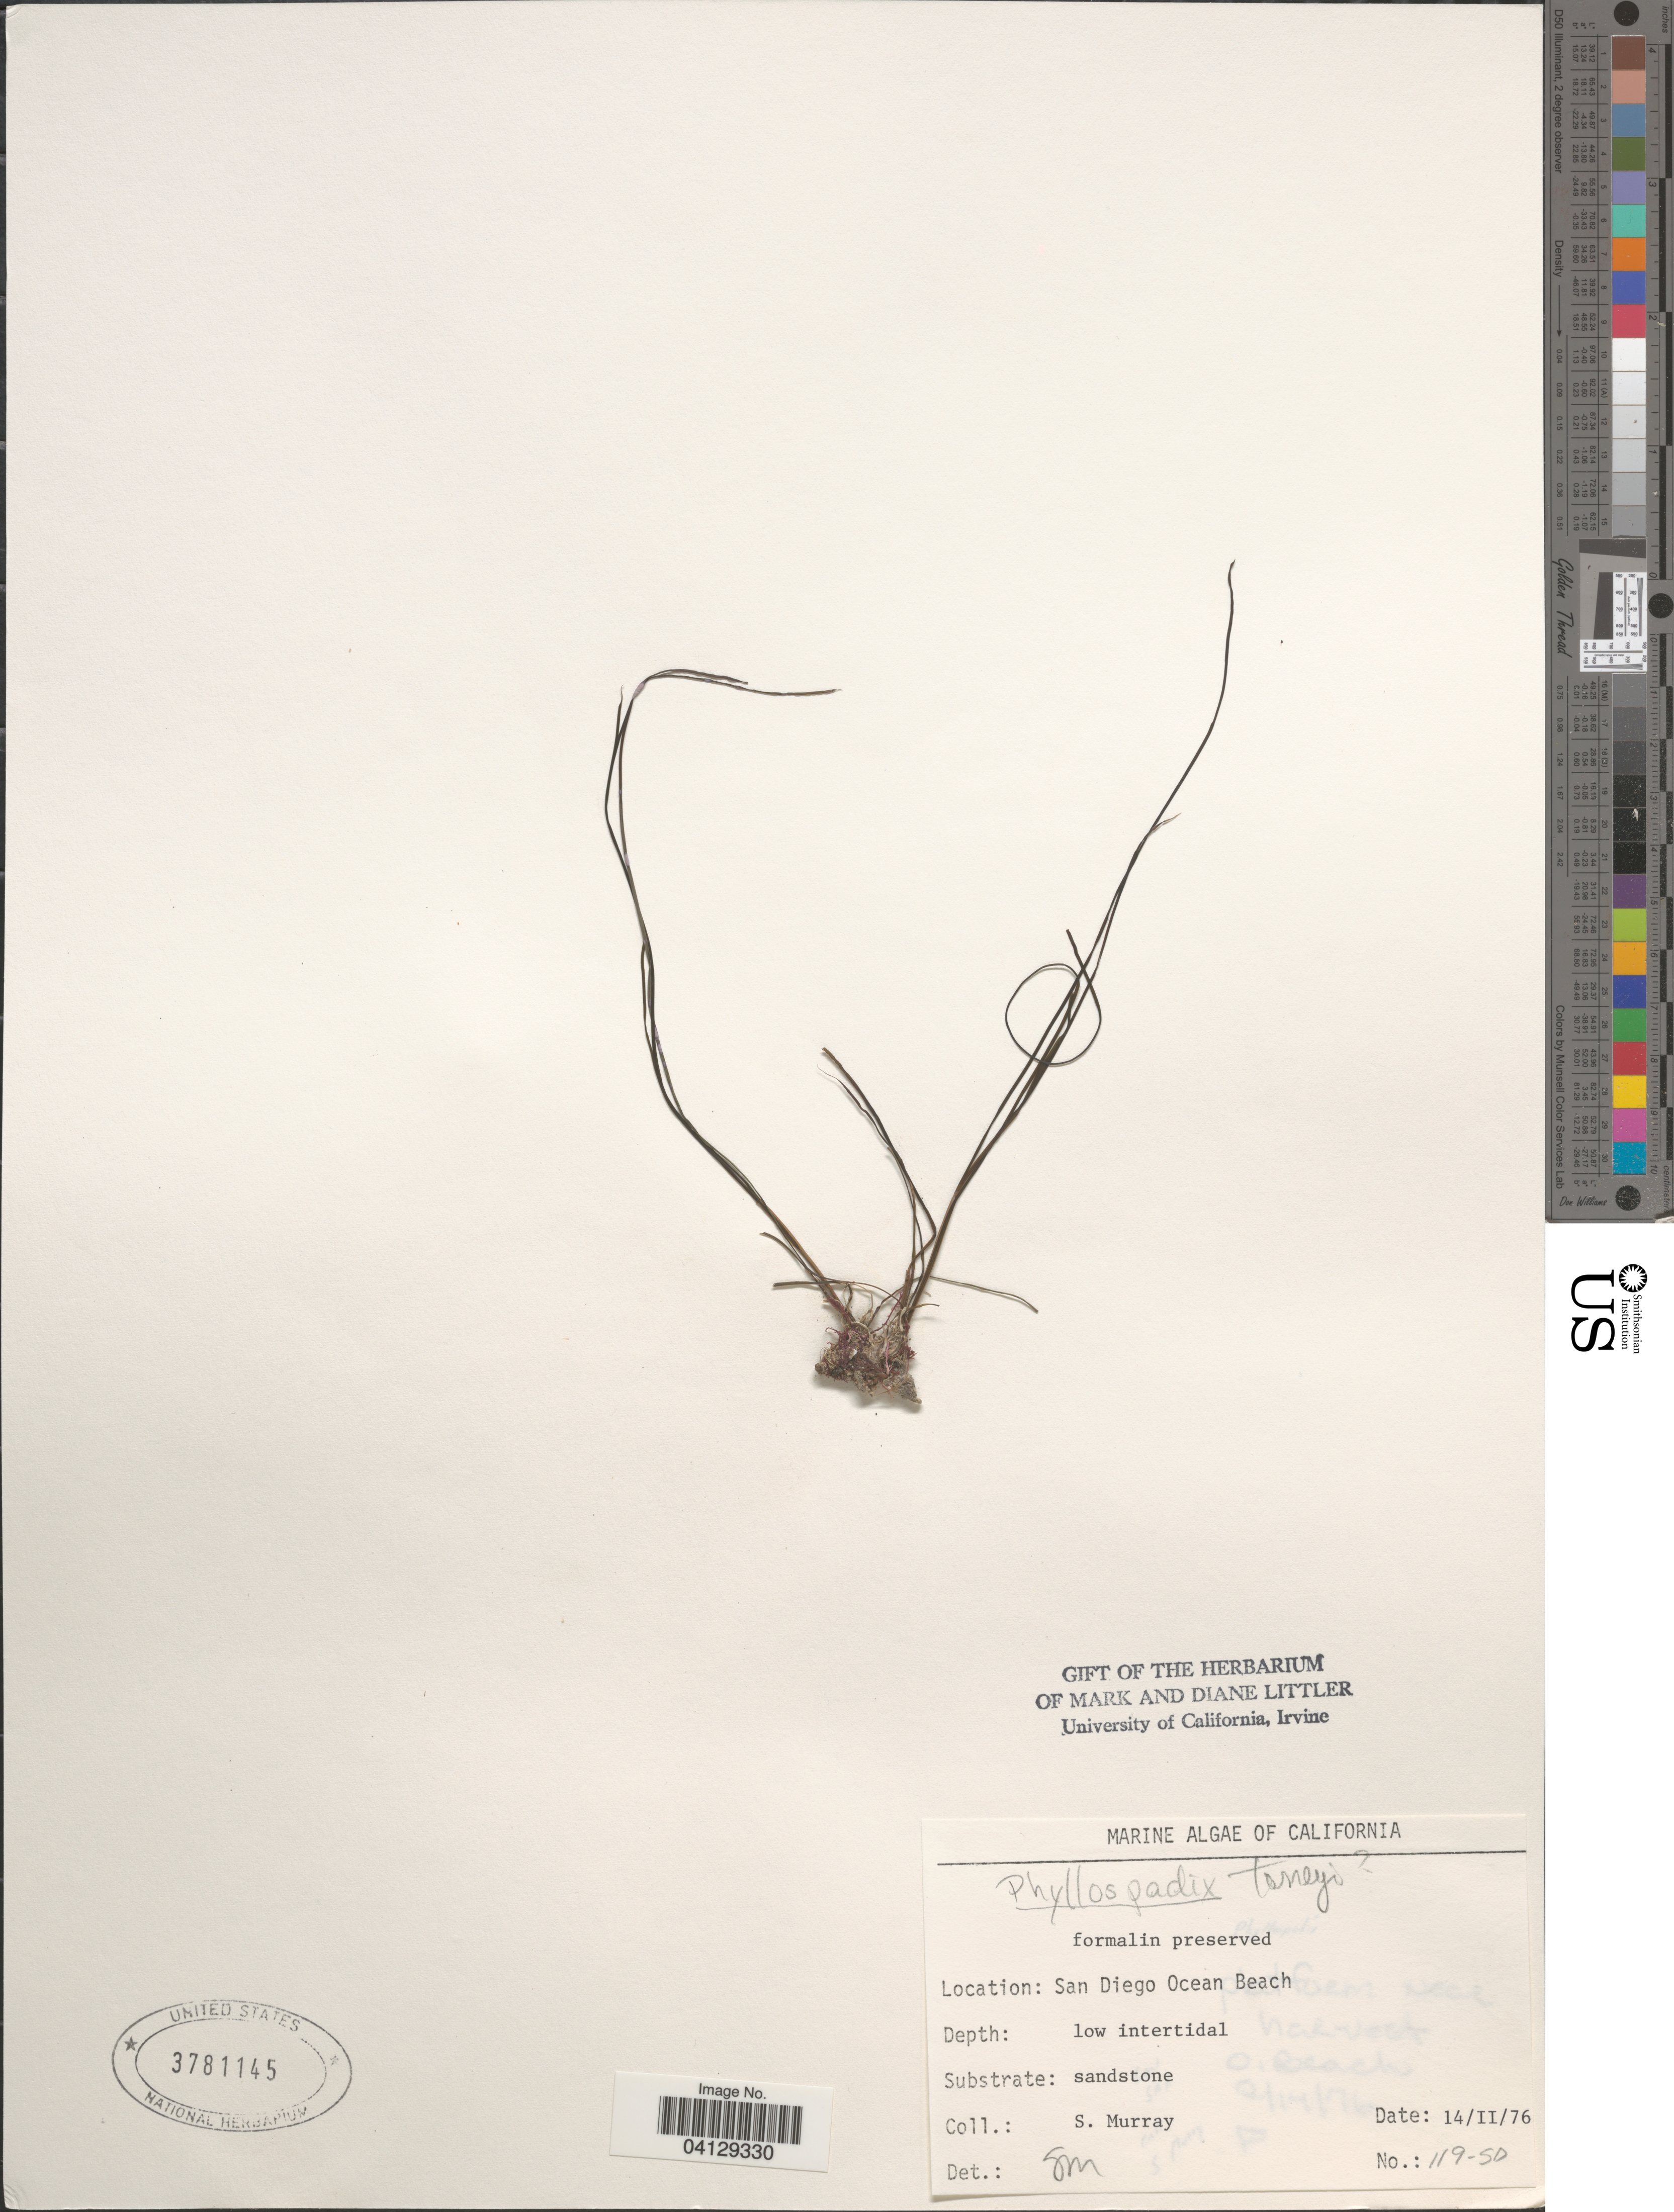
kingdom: Plantae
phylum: Tracheophyta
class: Liliopsida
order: Alismatales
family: Zosteraceae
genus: Phyllospadix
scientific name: Phyllospadix torreyi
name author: S. Watson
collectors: S. Murray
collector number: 119-SD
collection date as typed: Transcribed d/m/y: 14/2/76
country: United States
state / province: California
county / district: San Diego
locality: San Diego Ocean Beach.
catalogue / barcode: US 3781145